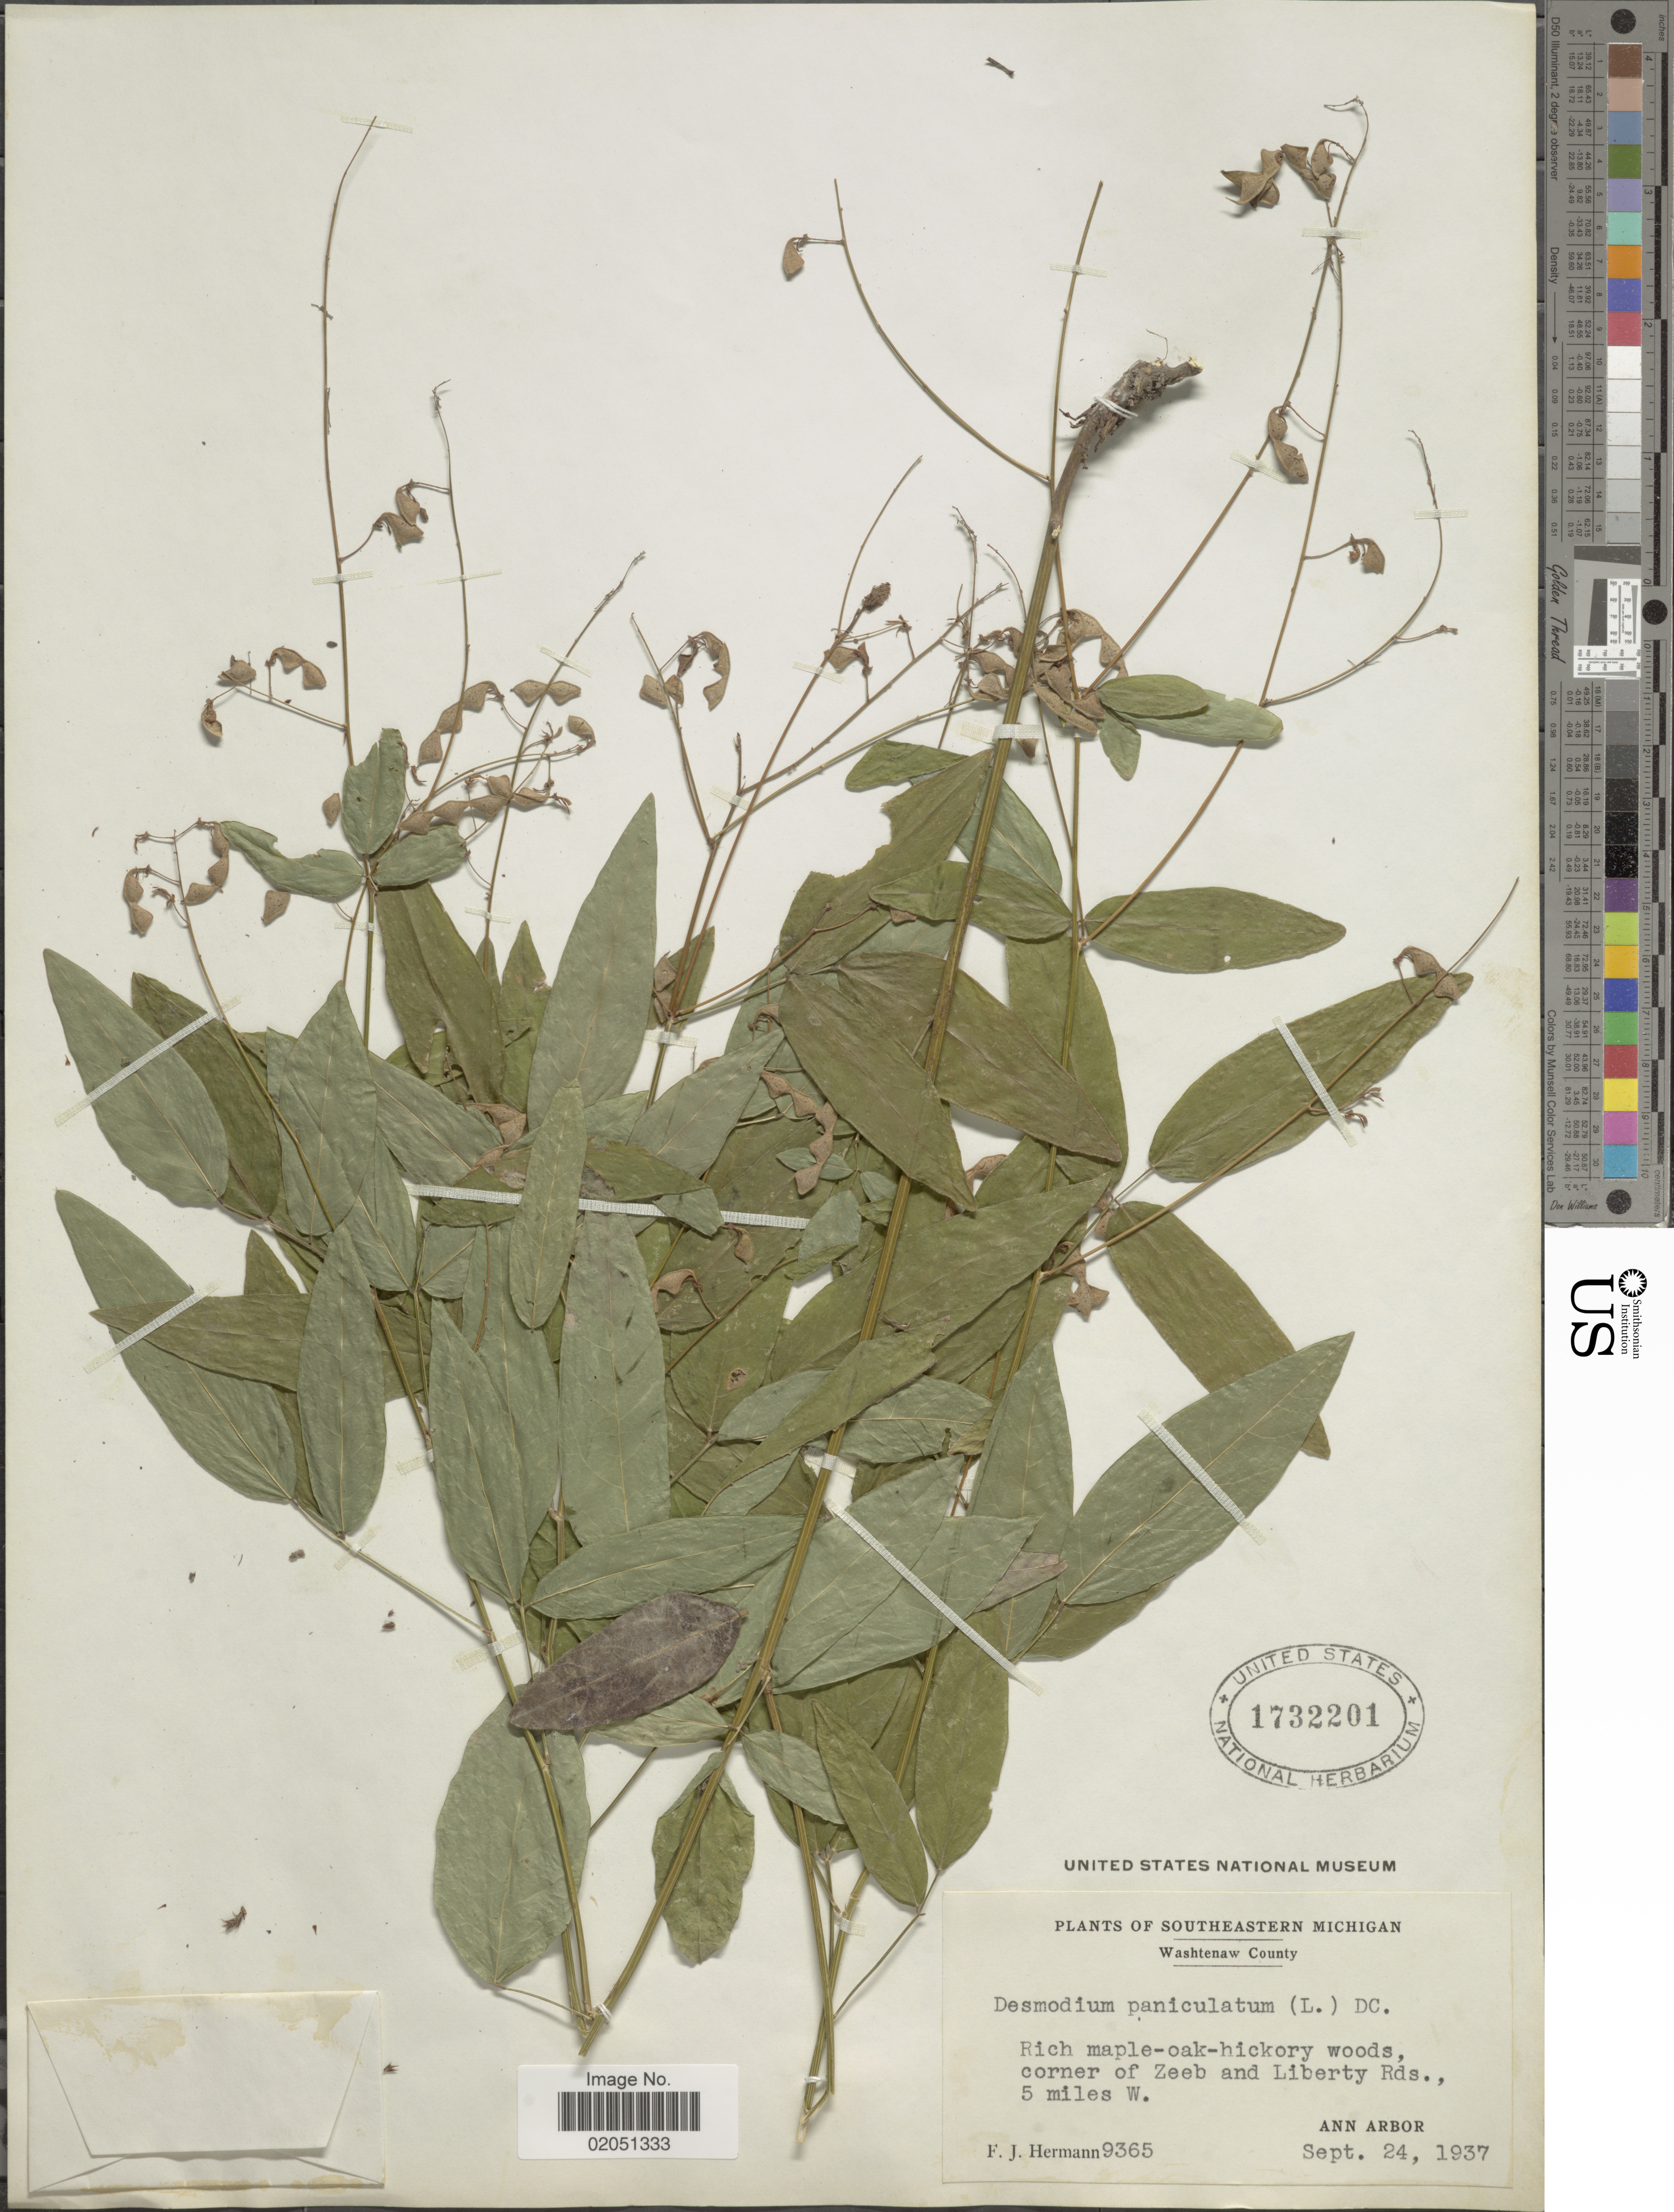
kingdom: Plantae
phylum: Tracheophyta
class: Magnoliopsida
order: Fabales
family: Fabaceae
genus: Desmodium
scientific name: Desmodium paniculatum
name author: (L.) DC.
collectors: F. J. Hermann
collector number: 9365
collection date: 1937-09-24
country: United States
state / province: Michigan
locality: Southeastern Michigan, Washtenaw County, Rich maple-oak-hickory woods, corner of Zeeb and Liberty Rds., 5 miles W Ann Arbor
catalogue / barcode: US 1732201